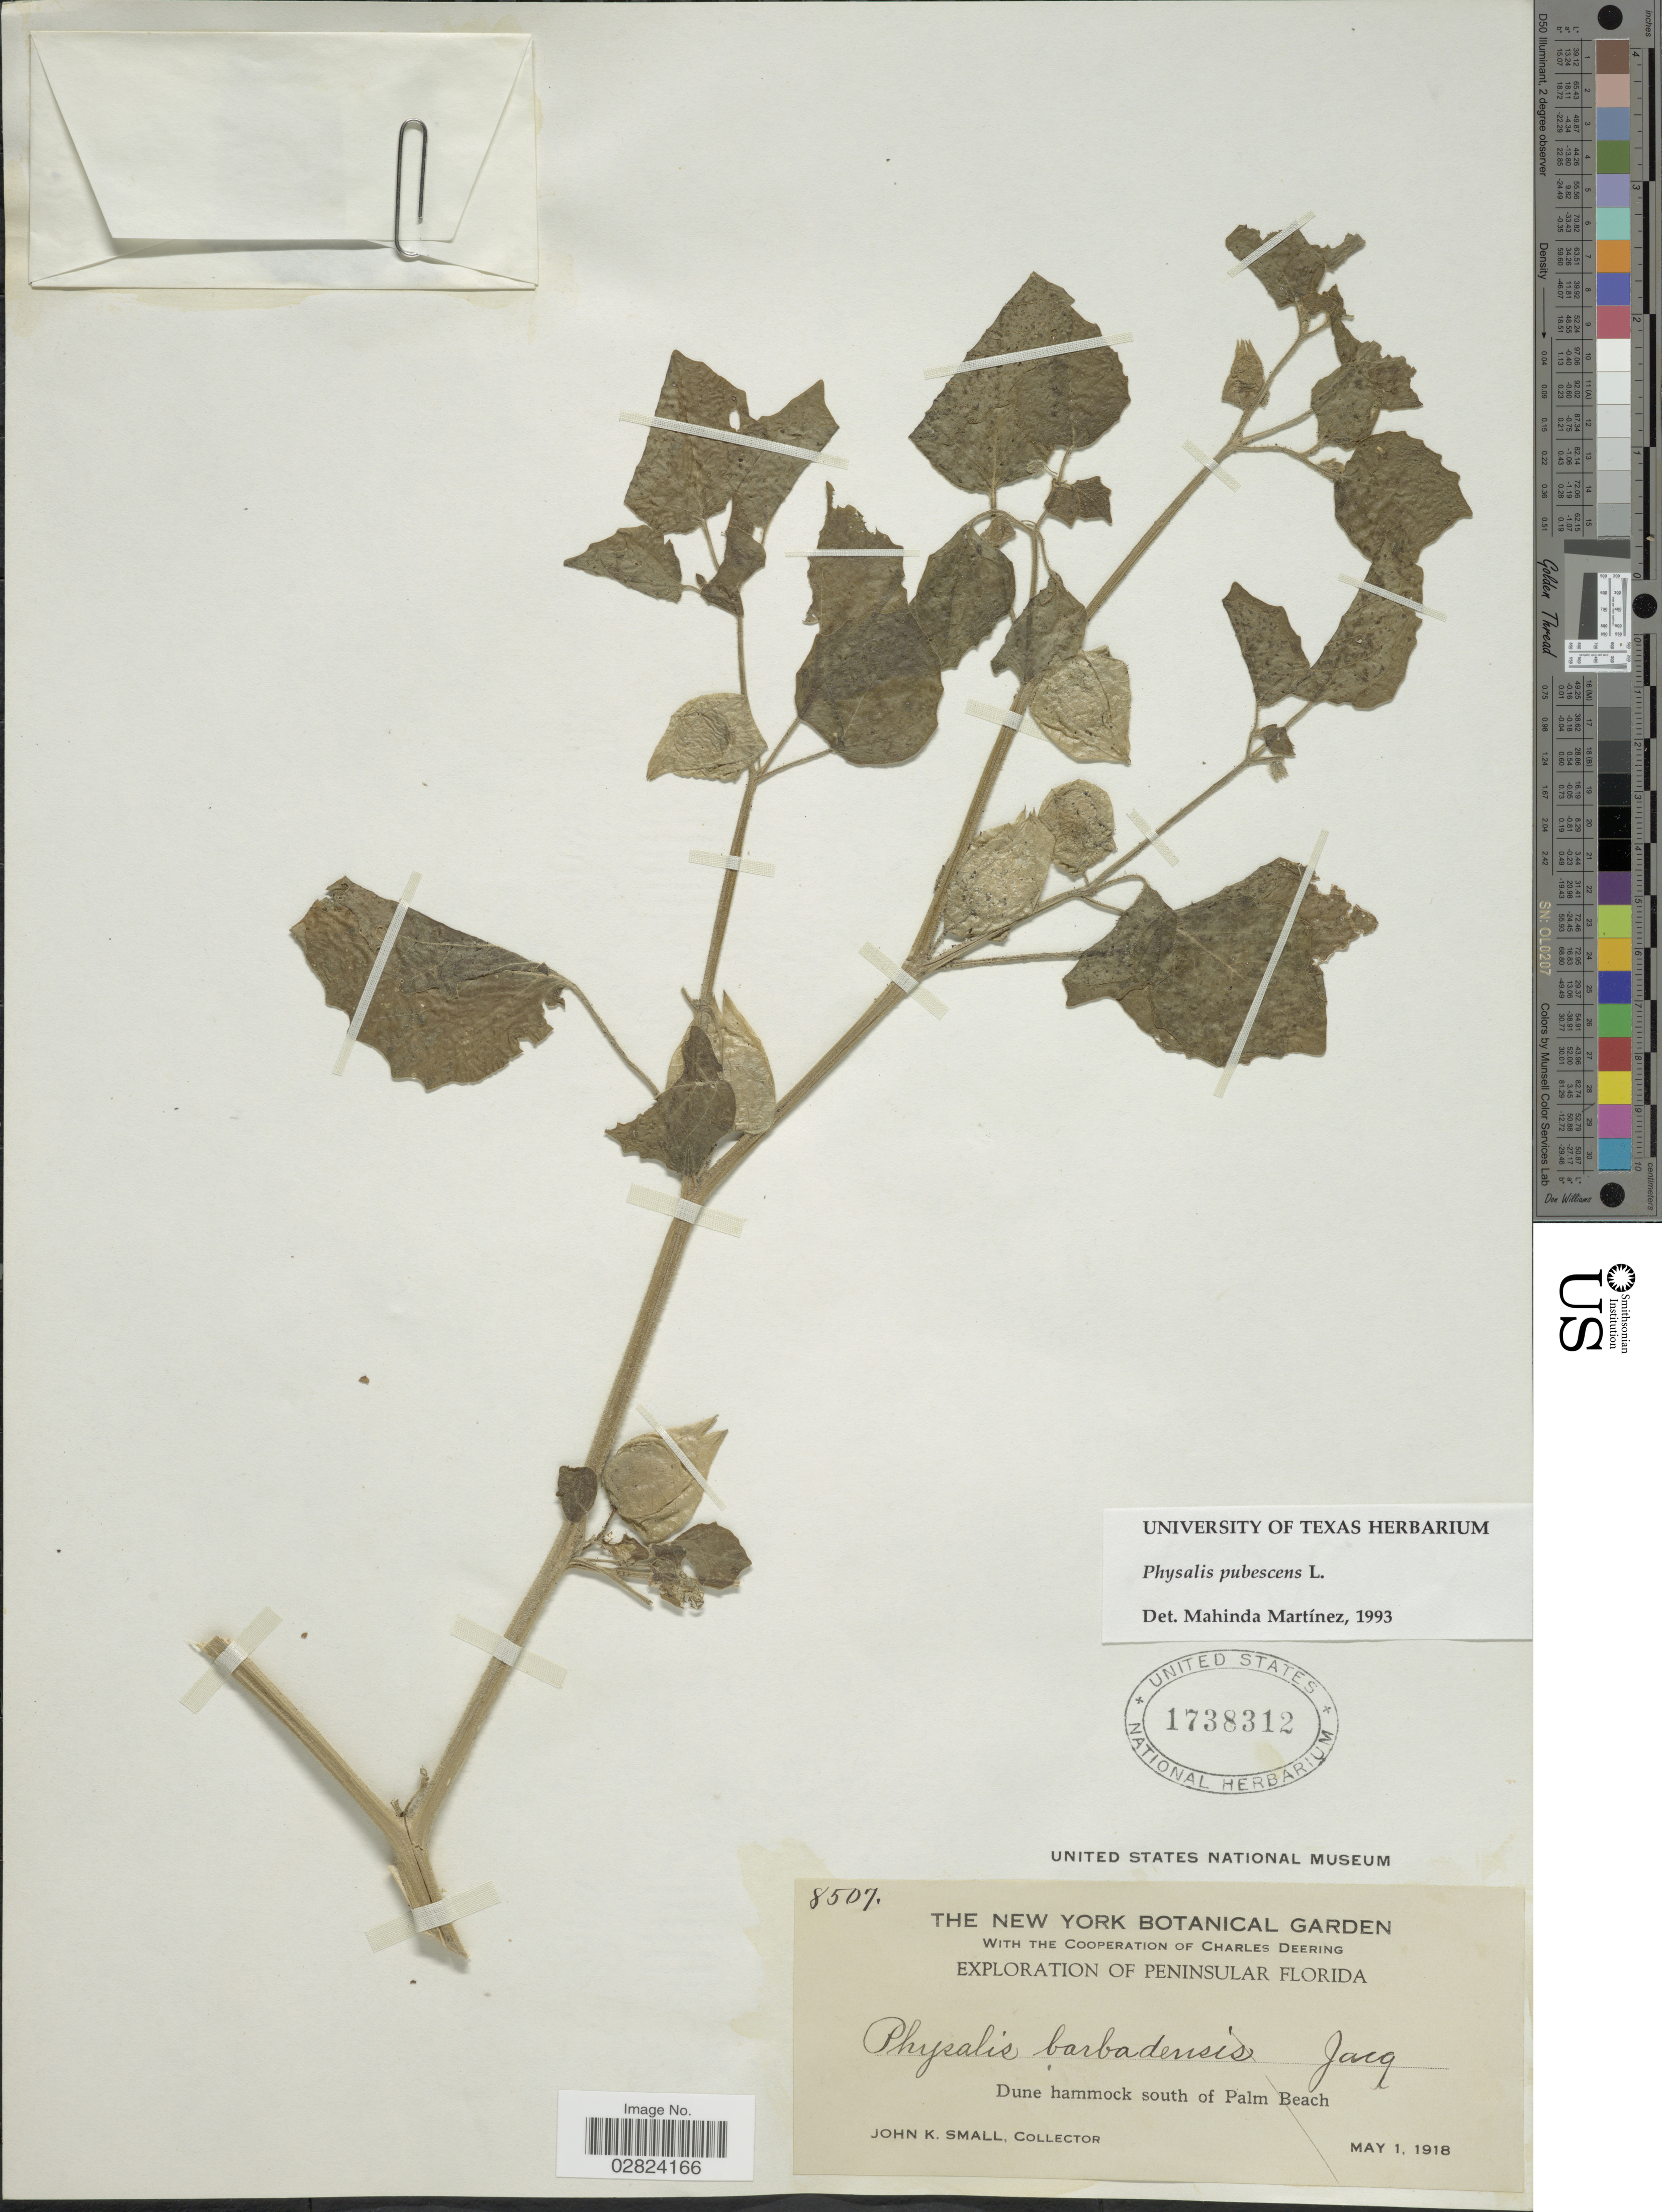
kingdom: Plantae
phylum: Tracheophyta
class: Magnoliopsida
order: Solanales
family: Solanaceae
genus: Physalis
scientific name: Physalis pubescens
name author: L.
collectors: J. K. Small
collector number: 8507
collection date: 1918-05-01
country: United States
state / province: Florida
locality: Peninsular Florida. Dune hammock south of Palm Beach.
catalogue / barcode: US 1738312